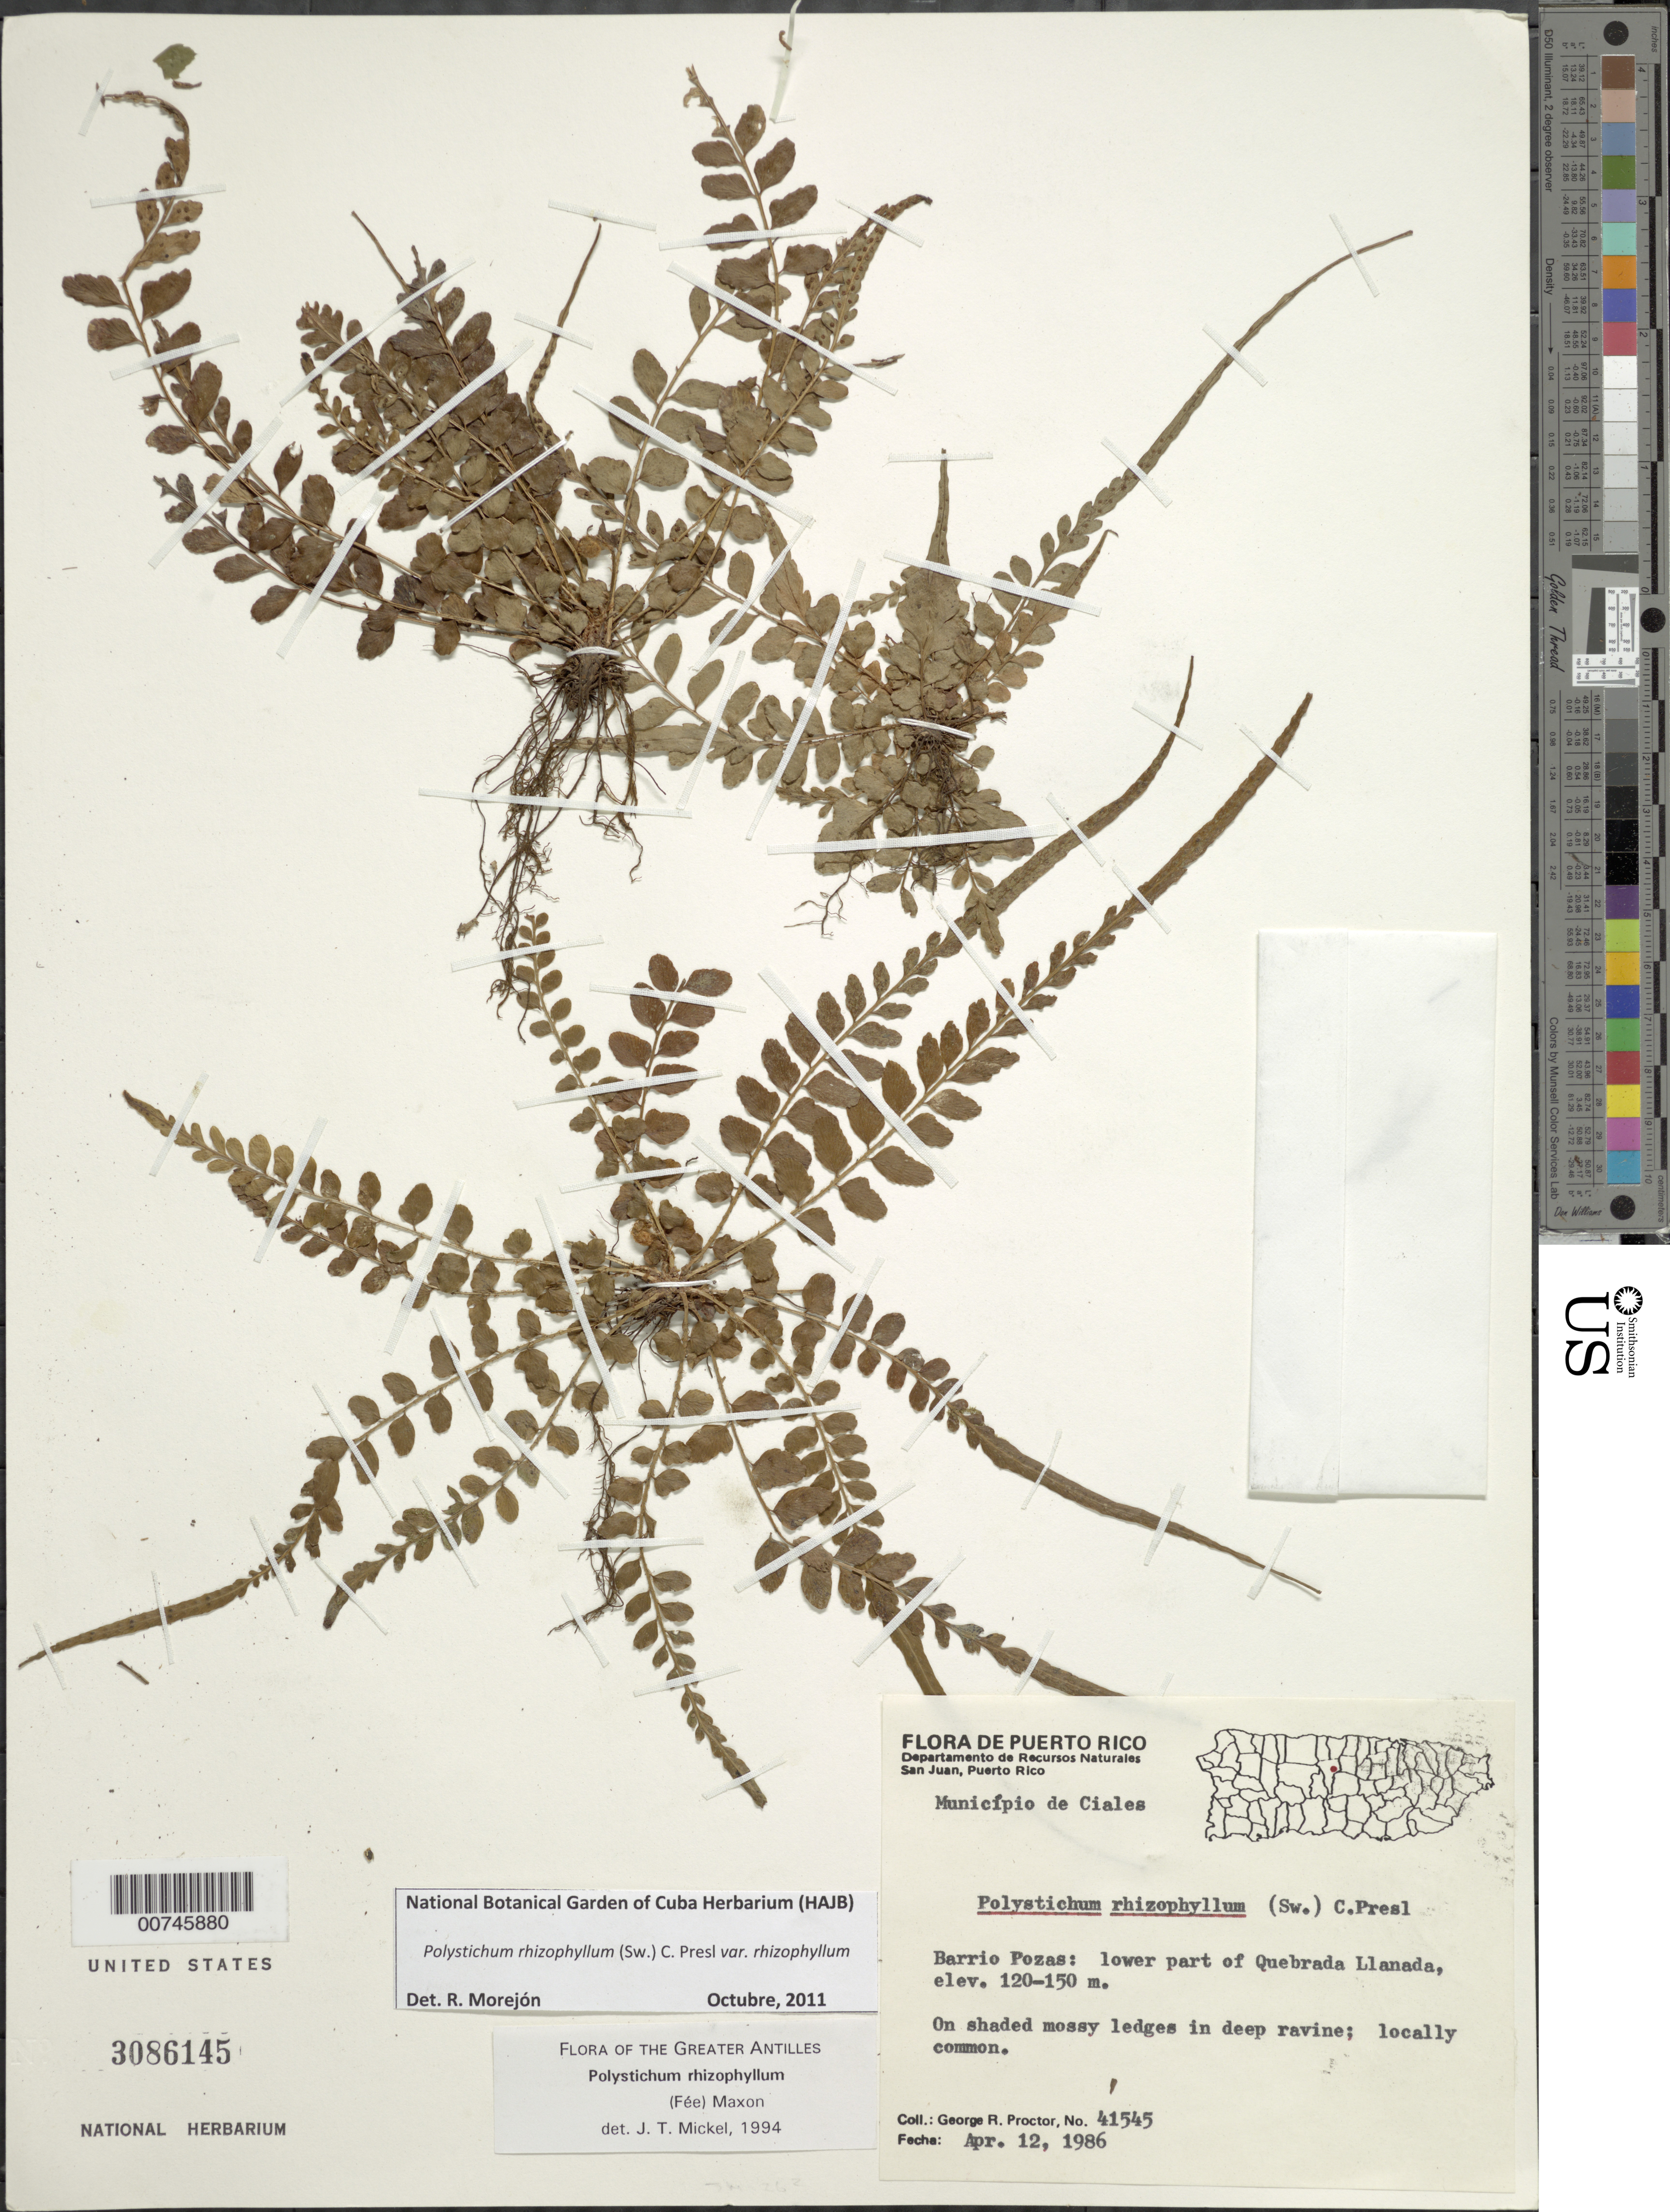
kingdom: Plantae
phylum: Tracheophyta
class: Polypodiopsida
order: Polypodiales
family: Dryopteridaceae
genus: Polystichum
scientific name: Polystichum rhizophyllum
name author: (Sw.) C. Presl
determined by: Mickel, J. T., (NY), New York Botanical Garden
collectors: G. R. Proctor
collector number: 41545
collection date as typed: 12 Apr 1986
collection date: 1986-04-12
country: Puerto Rico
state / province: Ciales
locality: Barrio Pozas: lower part of Quebrada Llanada, Municipio de Ciales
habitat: On shaded mossy ledges in deep ravine; locally common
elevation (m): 120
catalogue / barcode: US 3086145